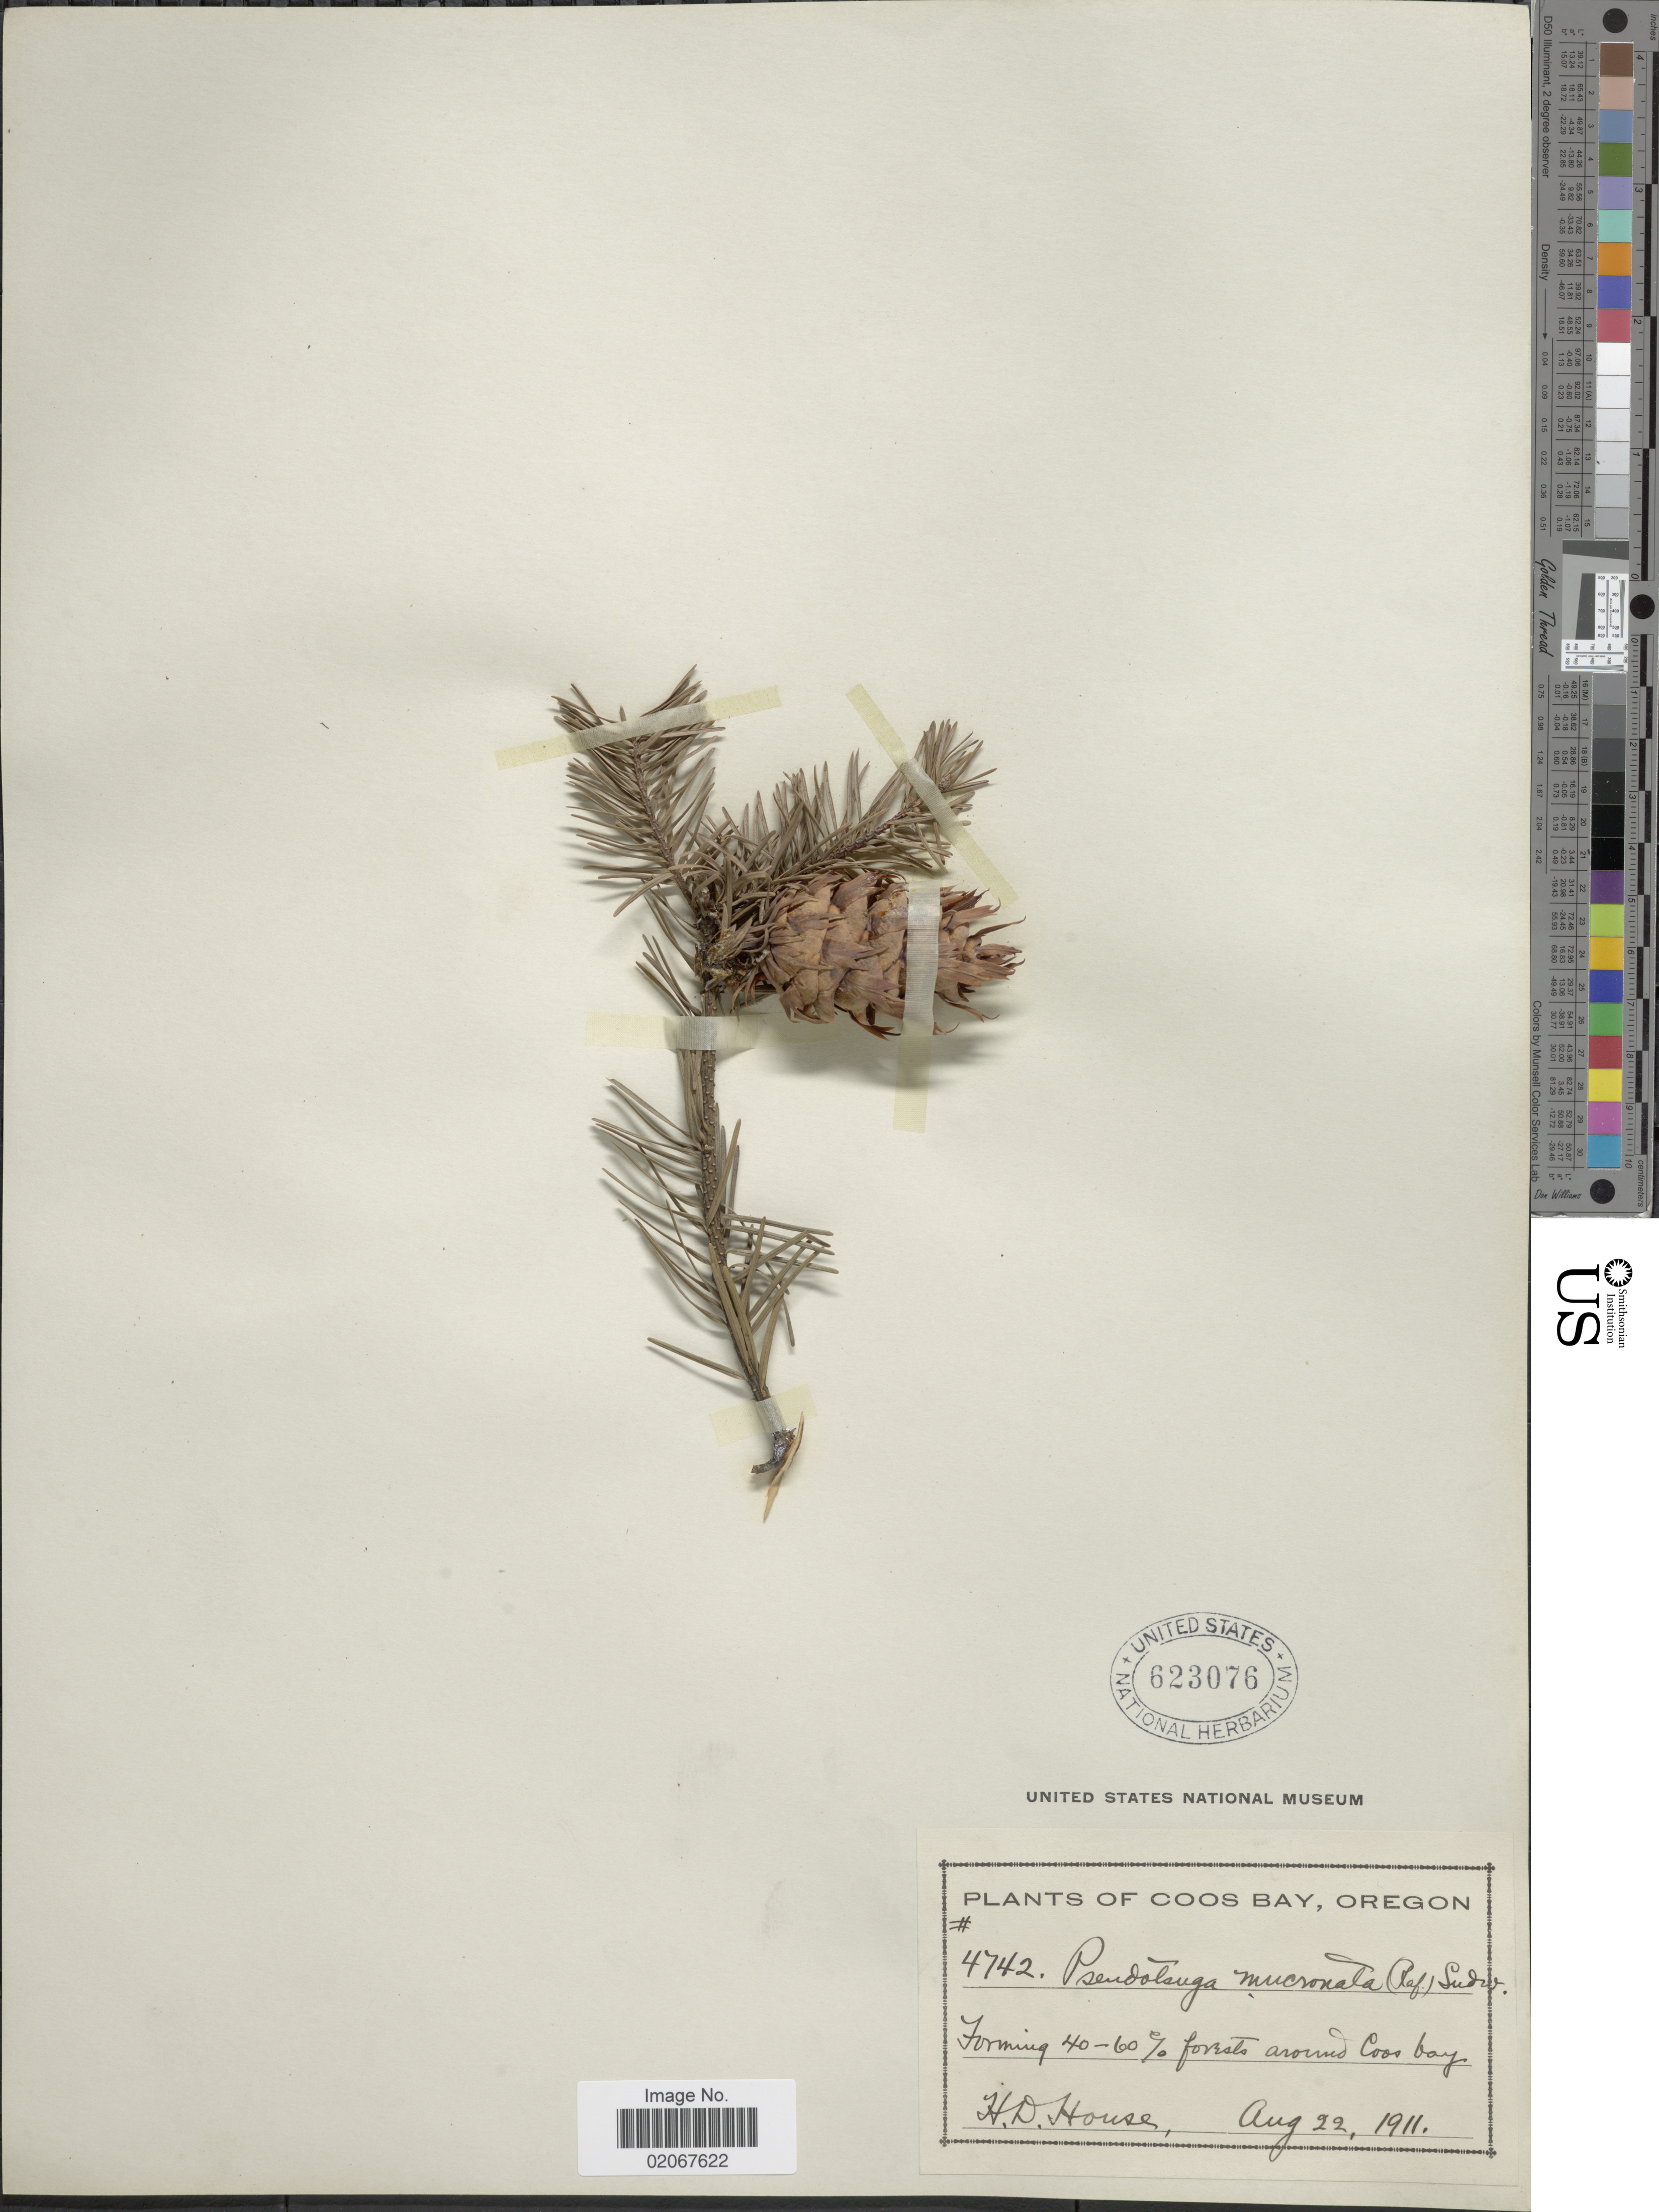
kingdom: Plantae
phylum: Tracheophyta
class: Pinopsida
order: Pinales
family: Pinaceae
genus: Pseudotsuga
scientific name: Pseudotsuga menziesii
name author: (Mirb.) Franco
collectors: H. D. House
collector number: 4742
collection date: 1911-08-02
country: United States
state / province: Oregon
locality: Coose Bay, Oregon. Coos Bay.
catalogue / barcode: US 623076